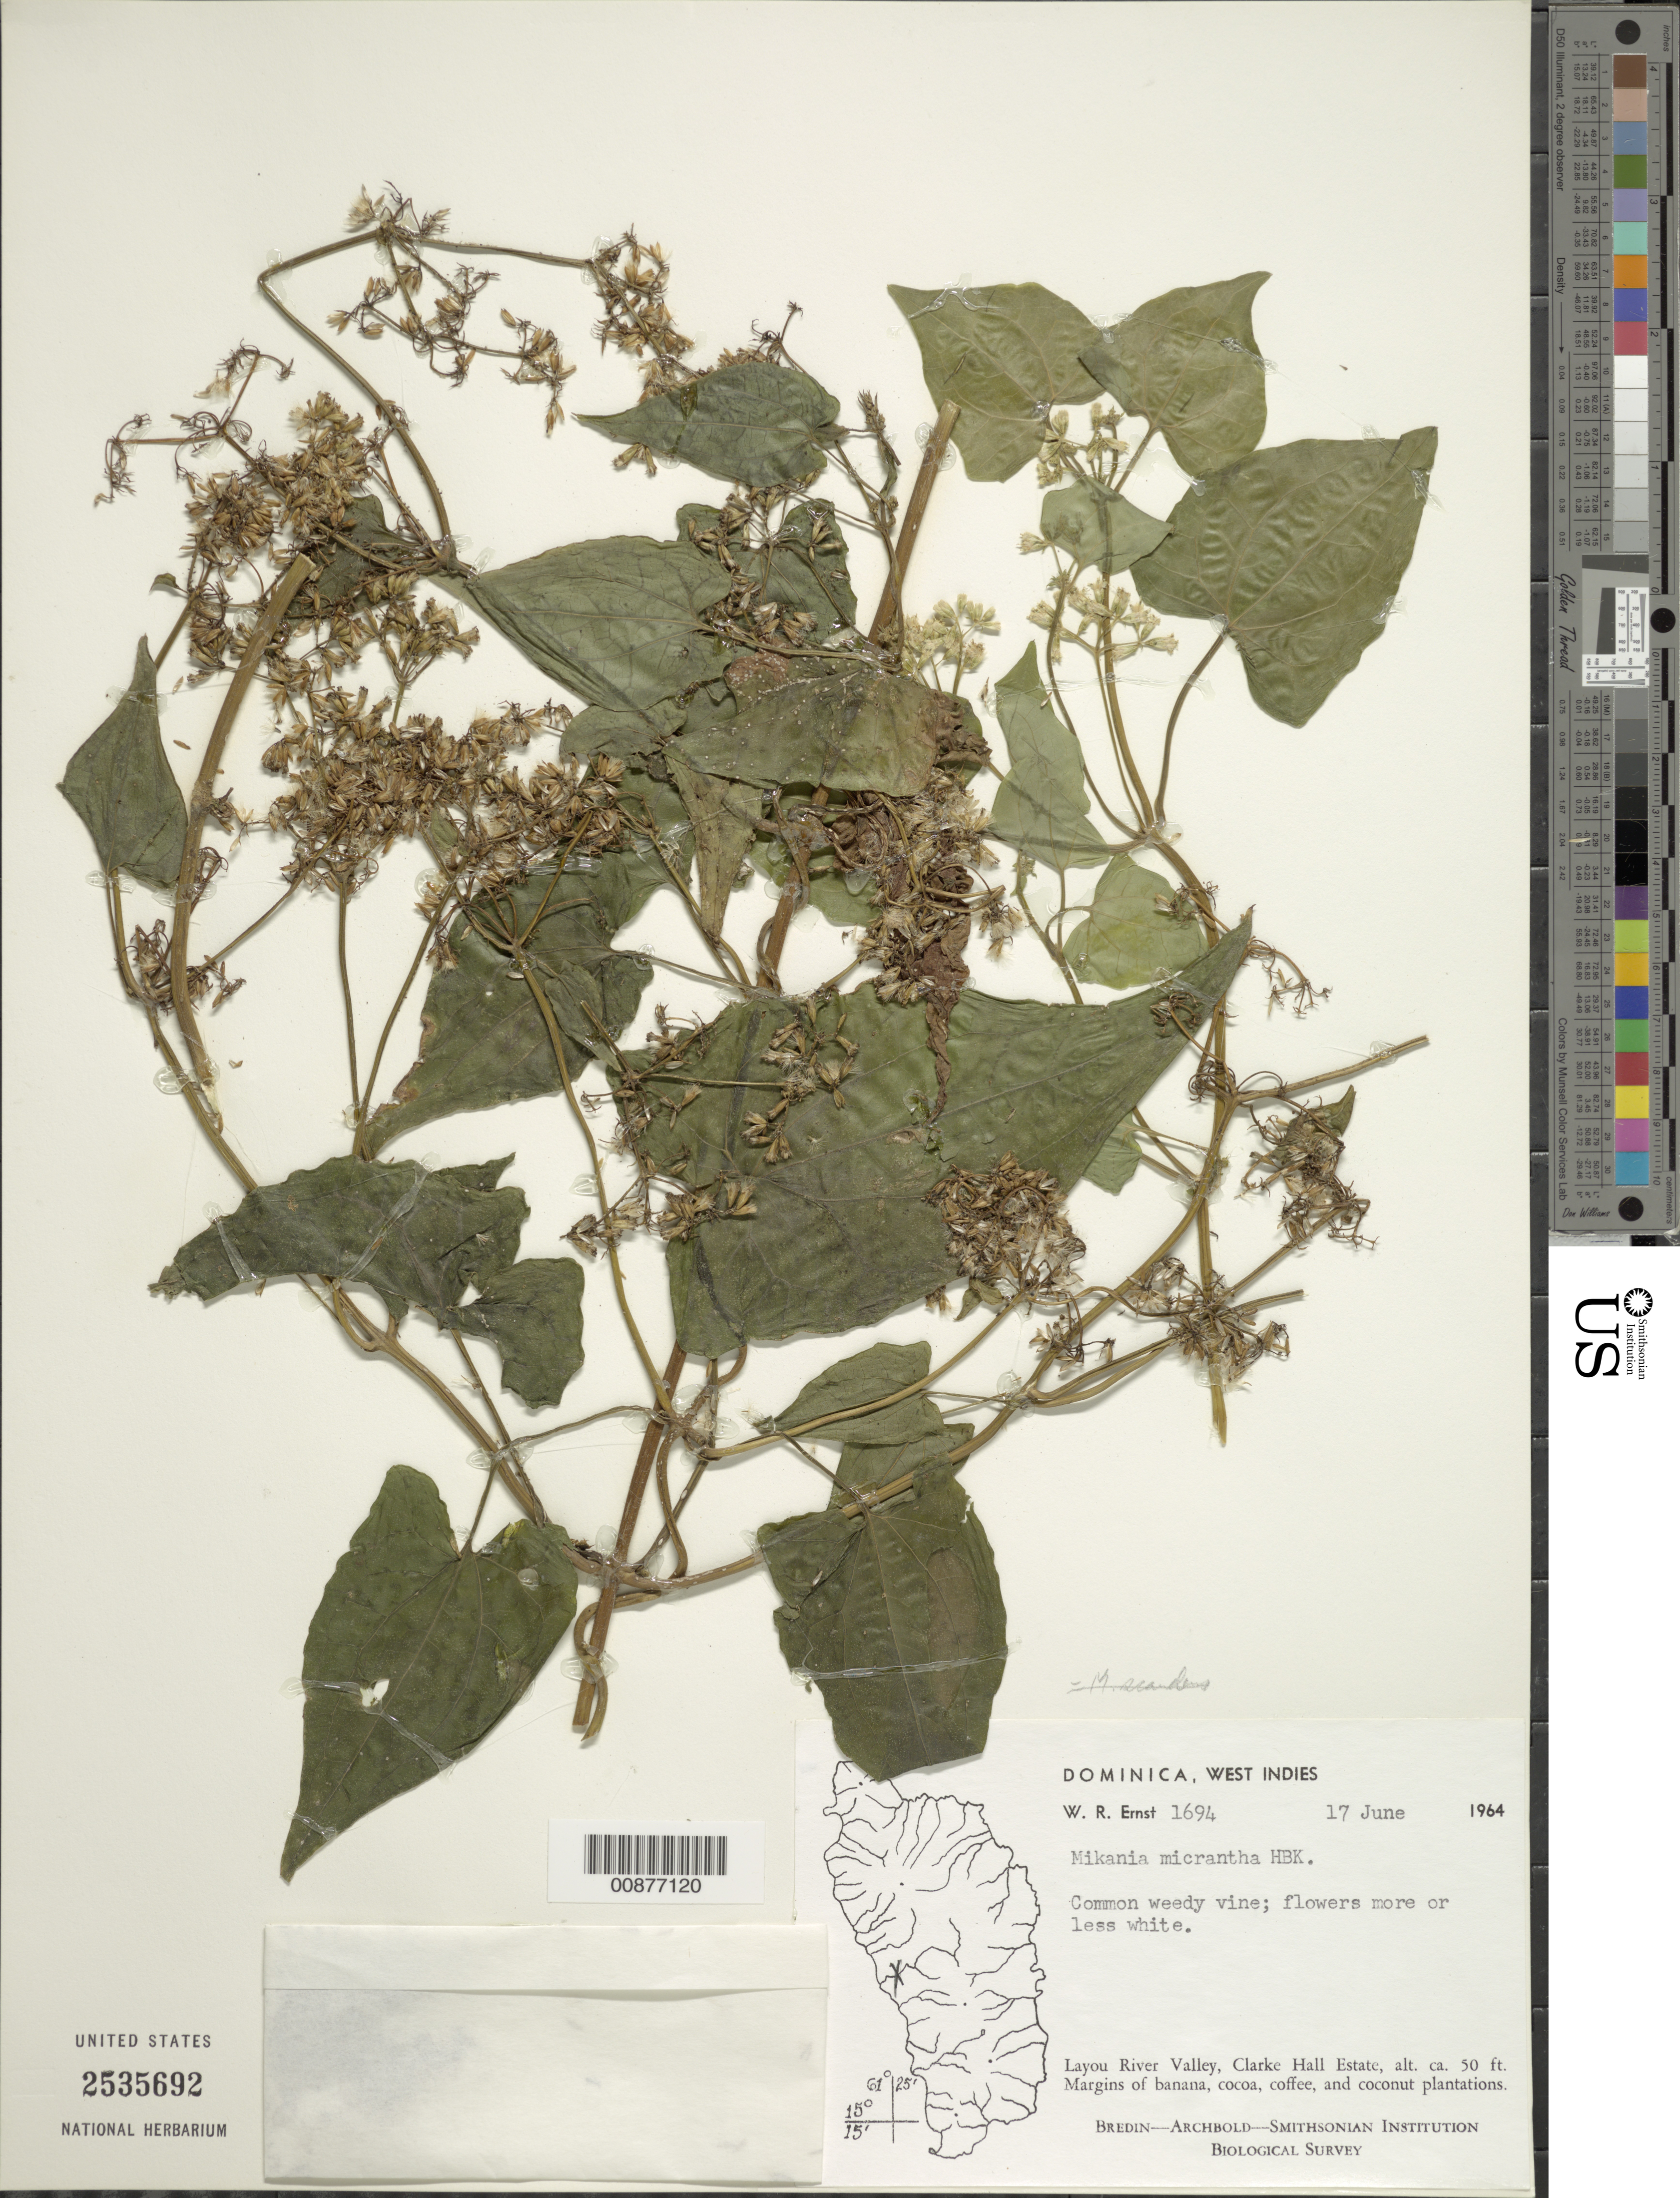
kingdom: Plantae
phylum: Tracheophyta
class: Magnoliopsida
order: Asterales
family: Asteraceae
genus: Mikania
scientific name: Mikania micrantha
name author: Kunth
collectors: W. R. Ernst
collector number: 1694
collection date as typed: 17 Jun 1964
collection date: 1964-06-17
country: Dominica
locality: Layou River Valley, Clarke Hall Estate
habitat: Margins of Banana, cocoa, coffee and coconut plantations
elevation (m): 15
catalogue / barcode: US 2535692